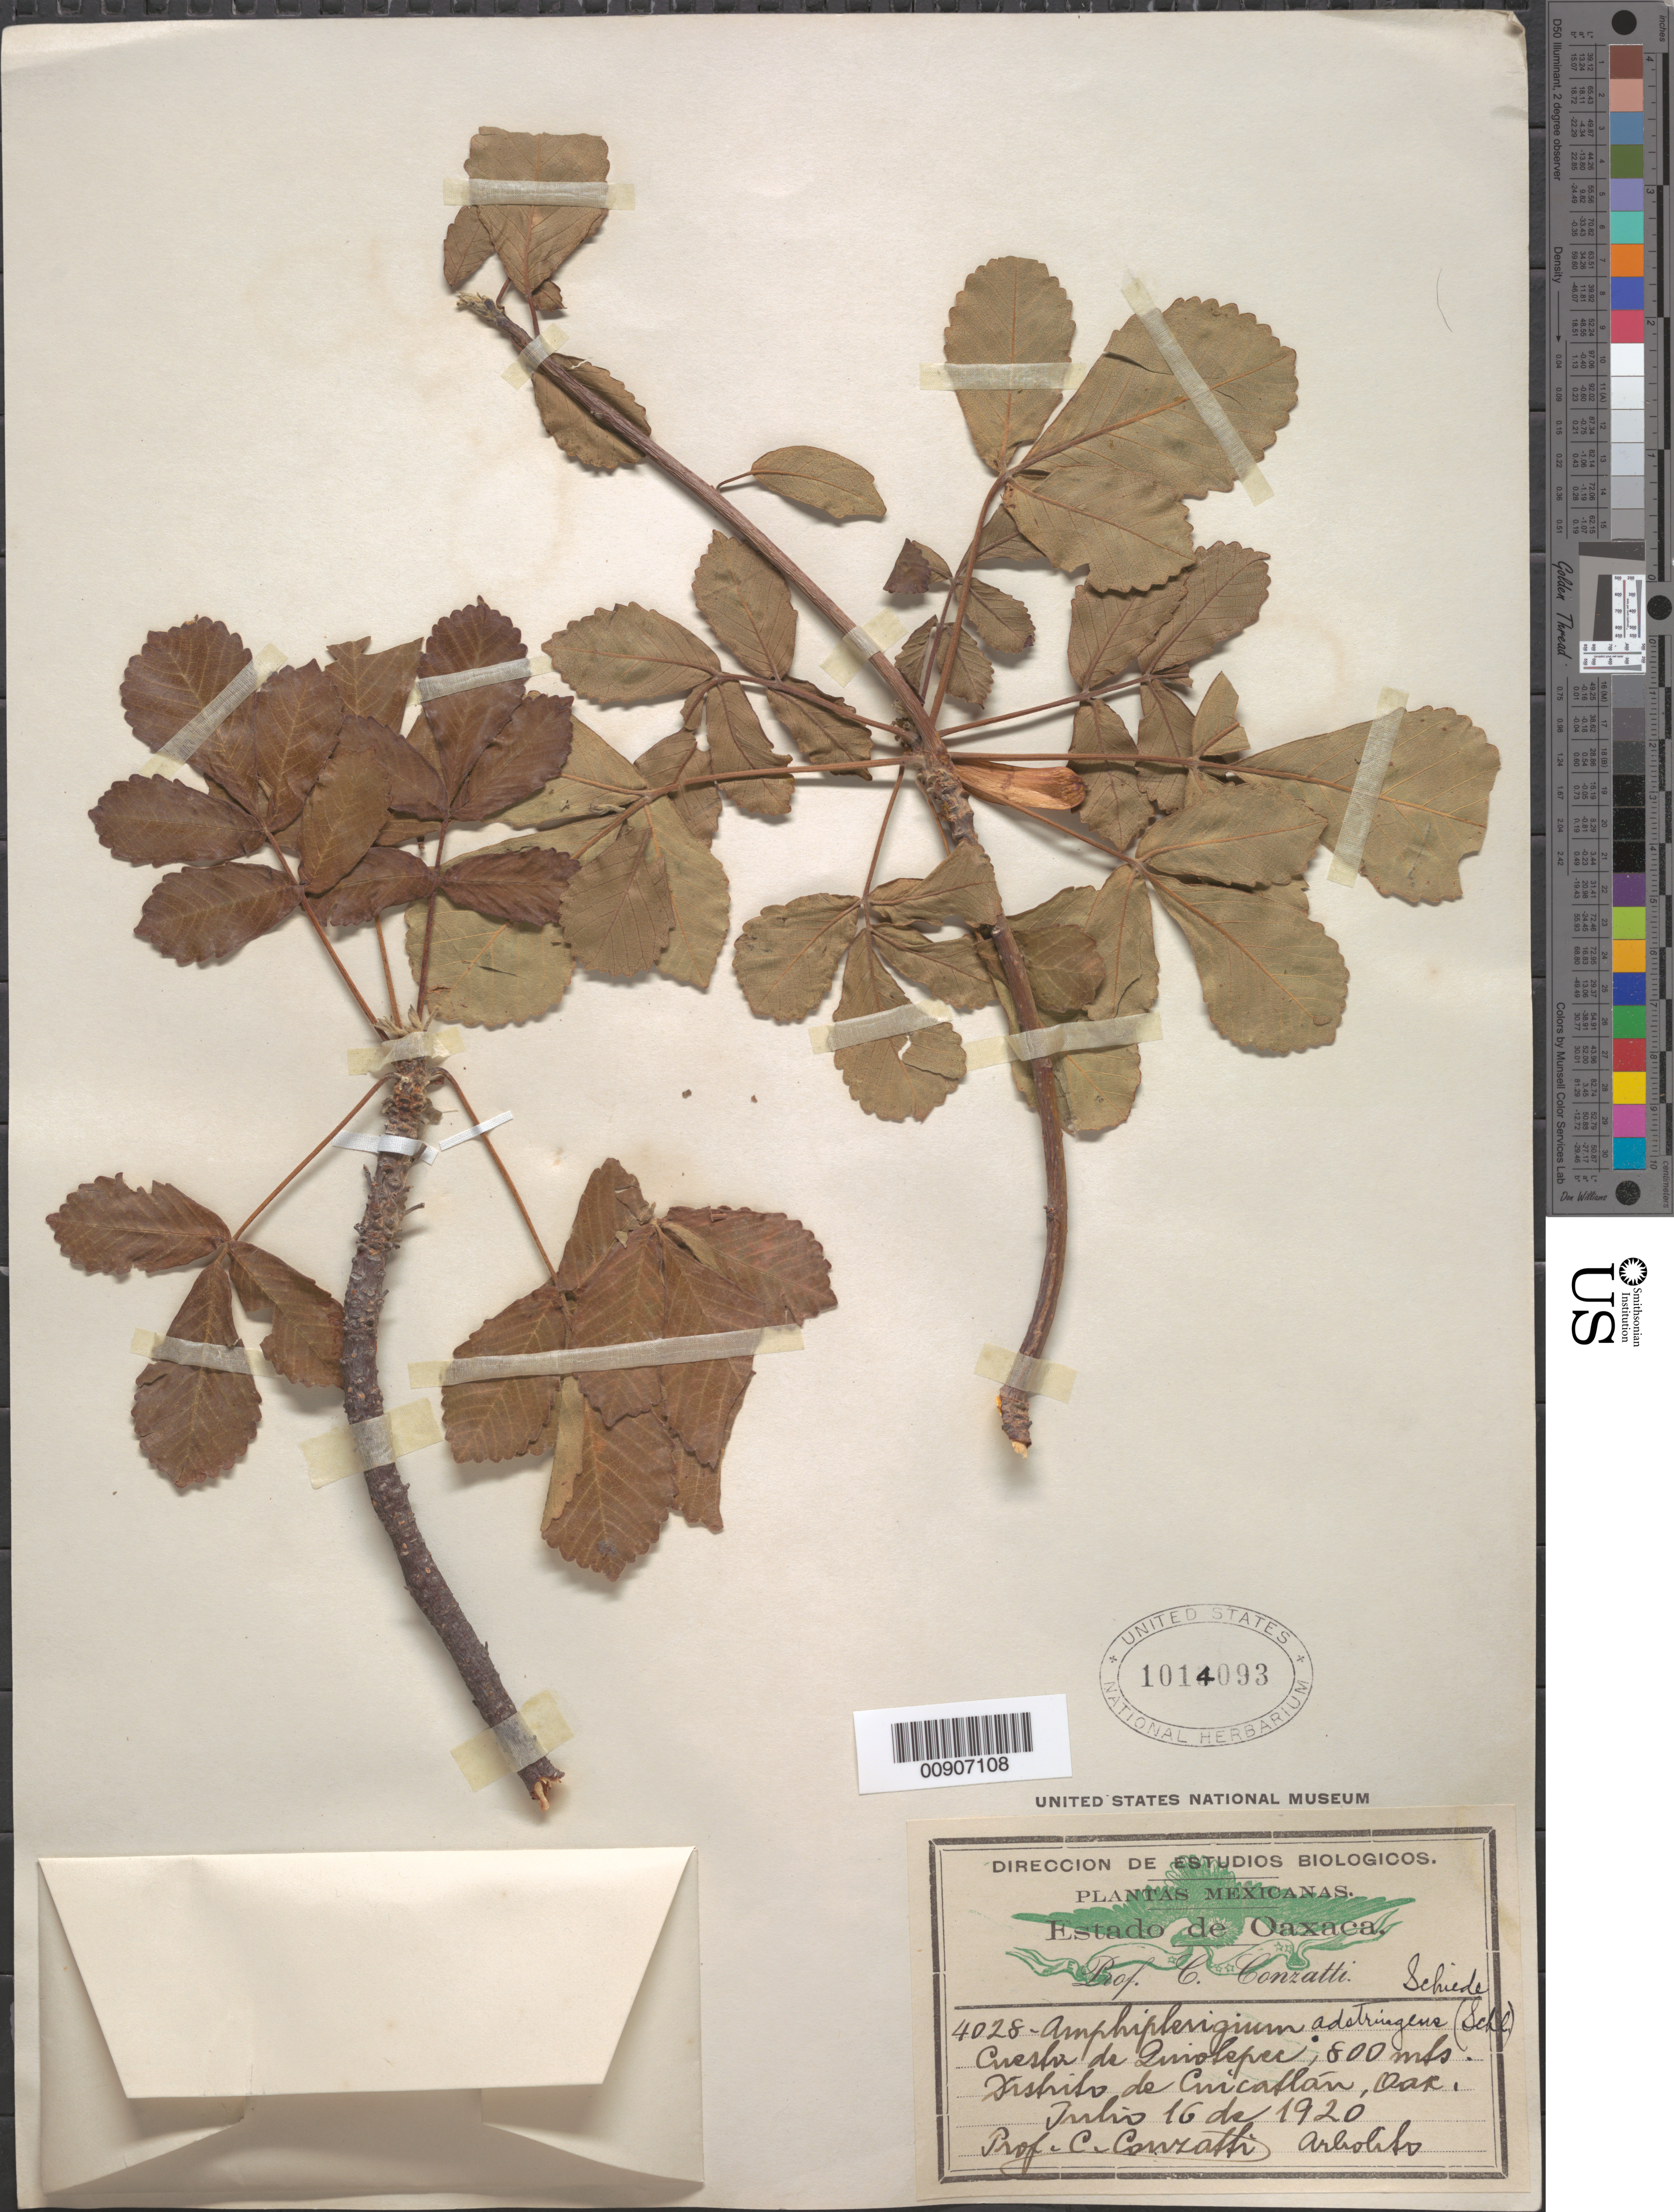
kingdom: Plantae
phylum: Tracheophyta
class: Magnoliopsida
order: Sapindales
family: Anacardiaceae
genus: Amphipterygium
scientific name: Amphipterygium adstringens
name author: (Schltdl.) Schiede ex Standl.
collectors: C. Conzatti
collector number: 4028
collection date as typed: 16 Jul 1920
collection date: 1920-07-16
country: Mexico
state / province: Oaxaca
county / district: Cuicatlán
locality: Cuesta de Quiotepec, Distrito de Cuicatlán, Oaxaca.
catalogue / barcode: US 1014093